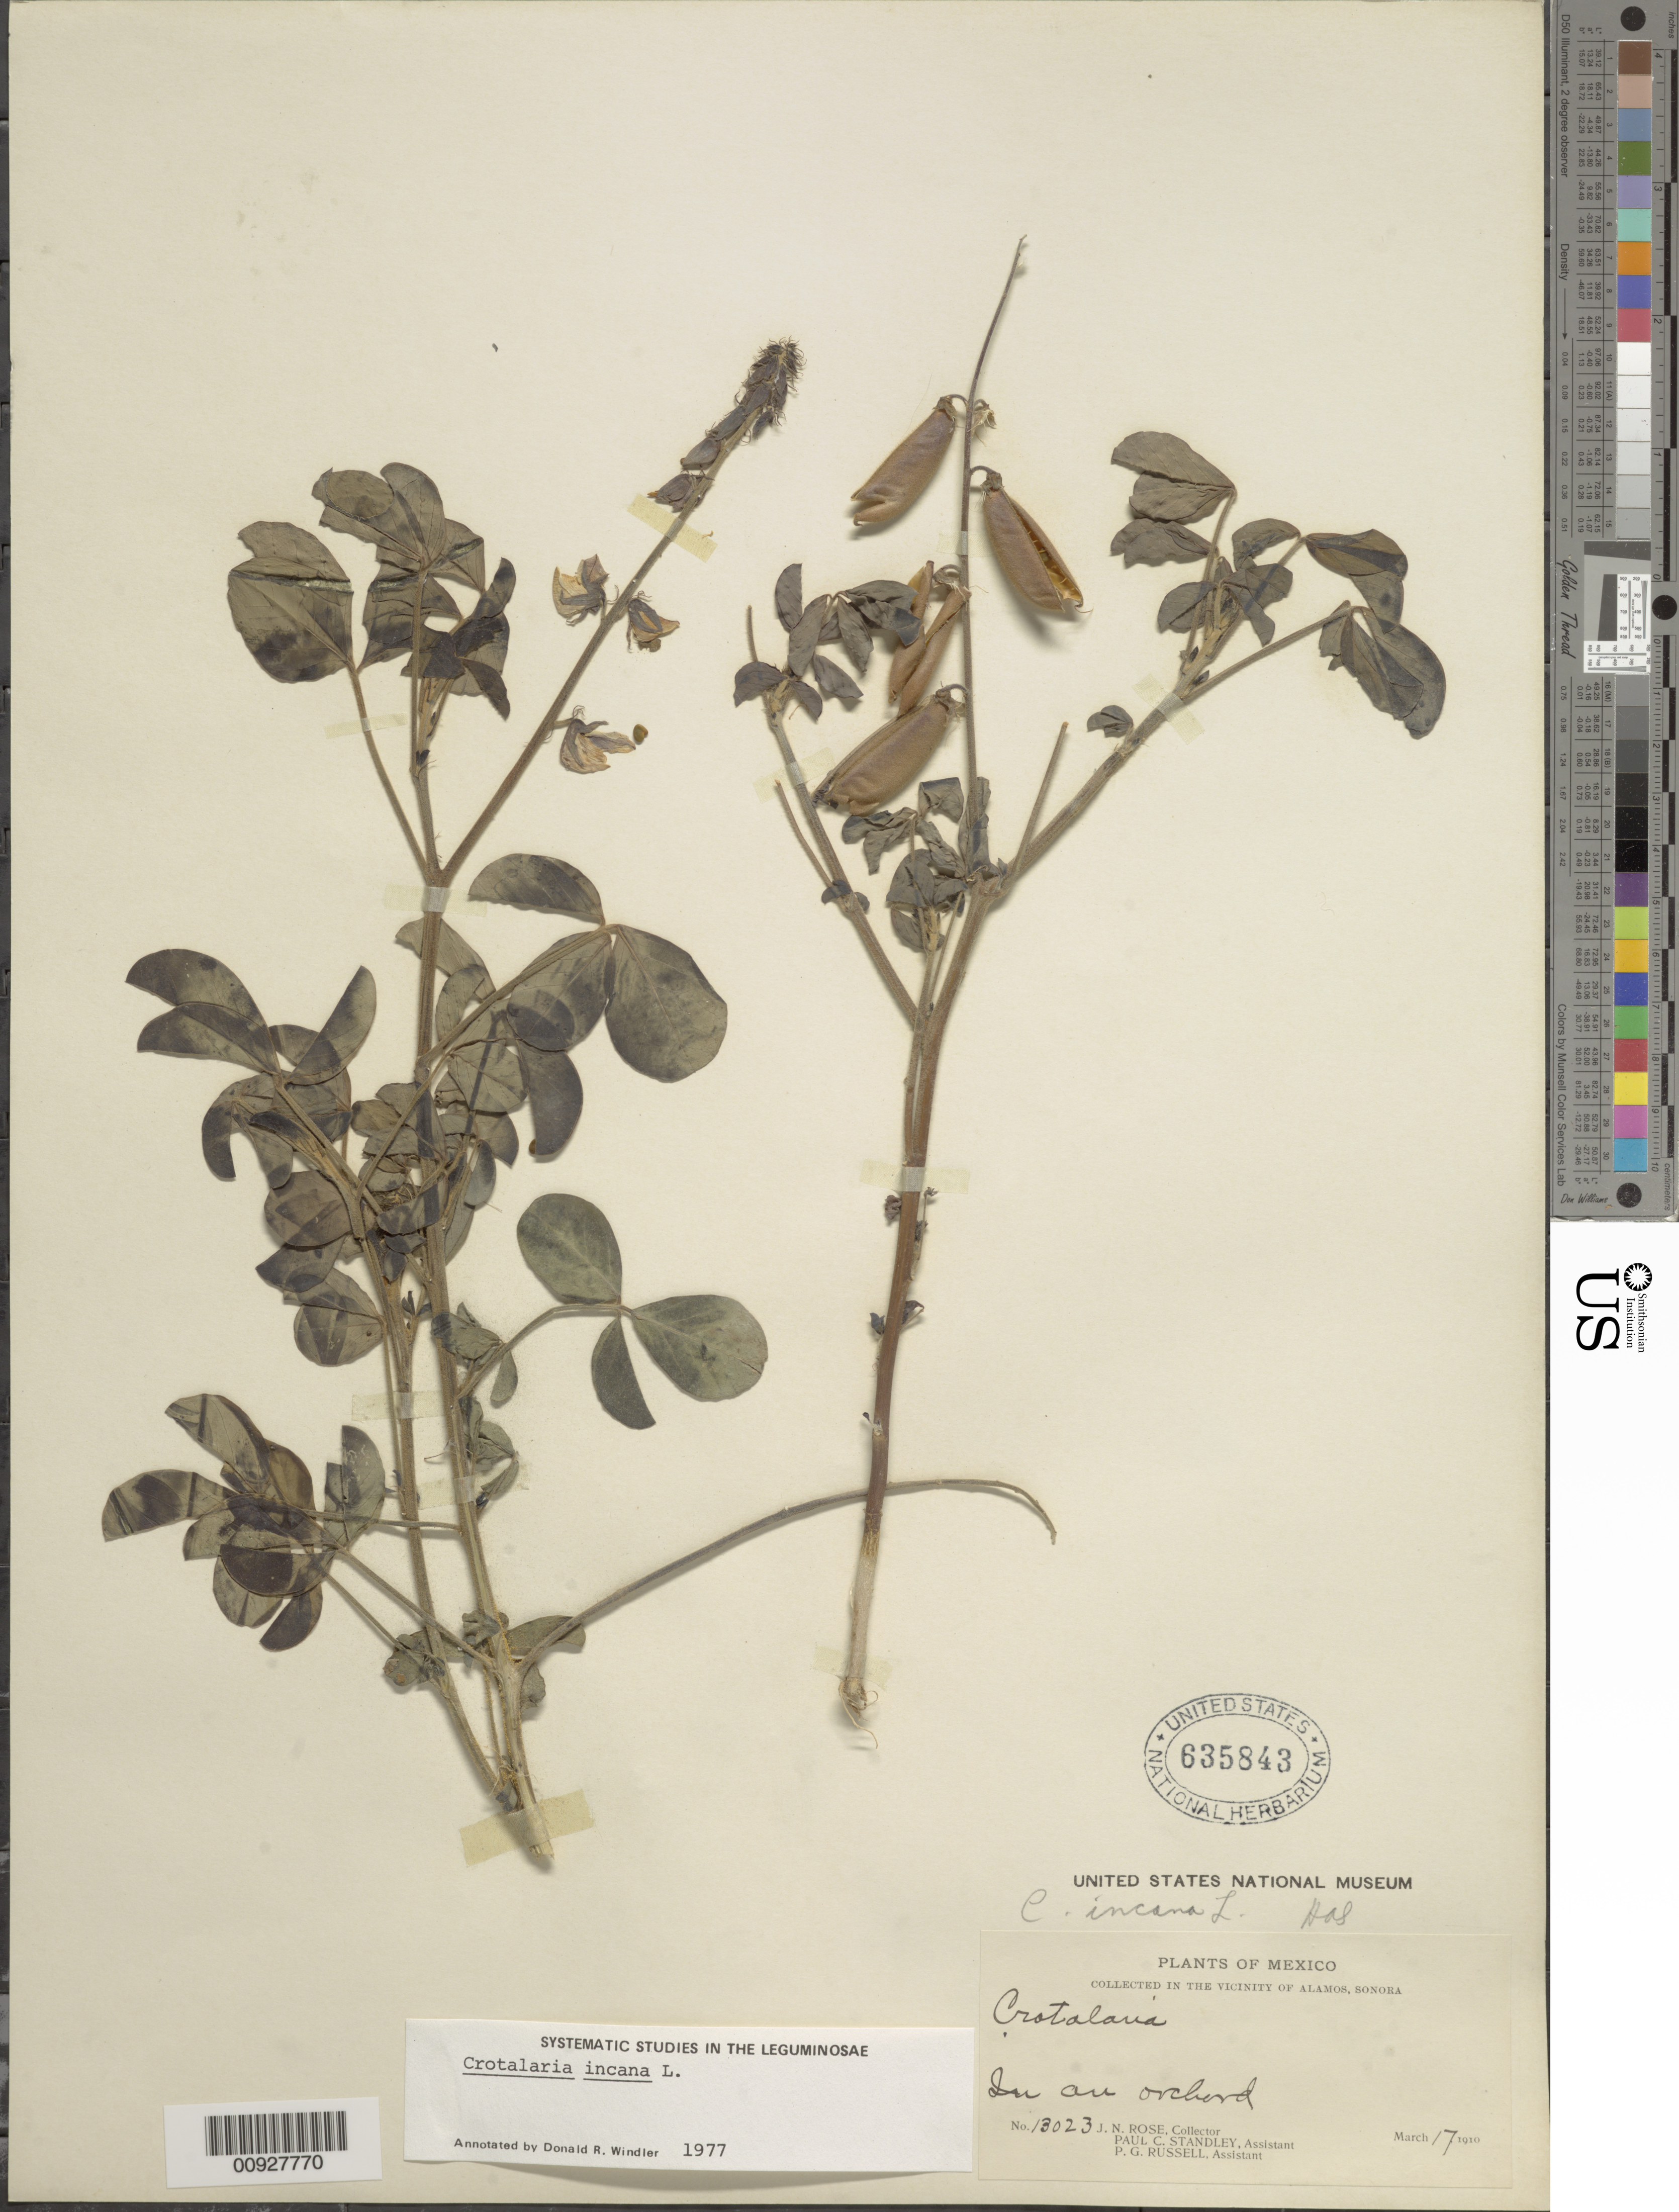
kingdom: Plantae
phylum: Tracheophyta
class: Magnoliopsida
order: Fabales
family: Fabaceae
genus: Crotalaria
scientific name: Crotalaria incana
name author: L.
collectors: J. N. Rose, P. C. Standley & P. G. Russell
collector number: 13023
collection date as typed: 17 Mar 1910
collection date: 1910-03-17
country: Mexico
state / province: Sonora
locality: In the vicinity of Alamos, Sonora.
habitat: In an orchard.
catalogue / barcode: US 635843